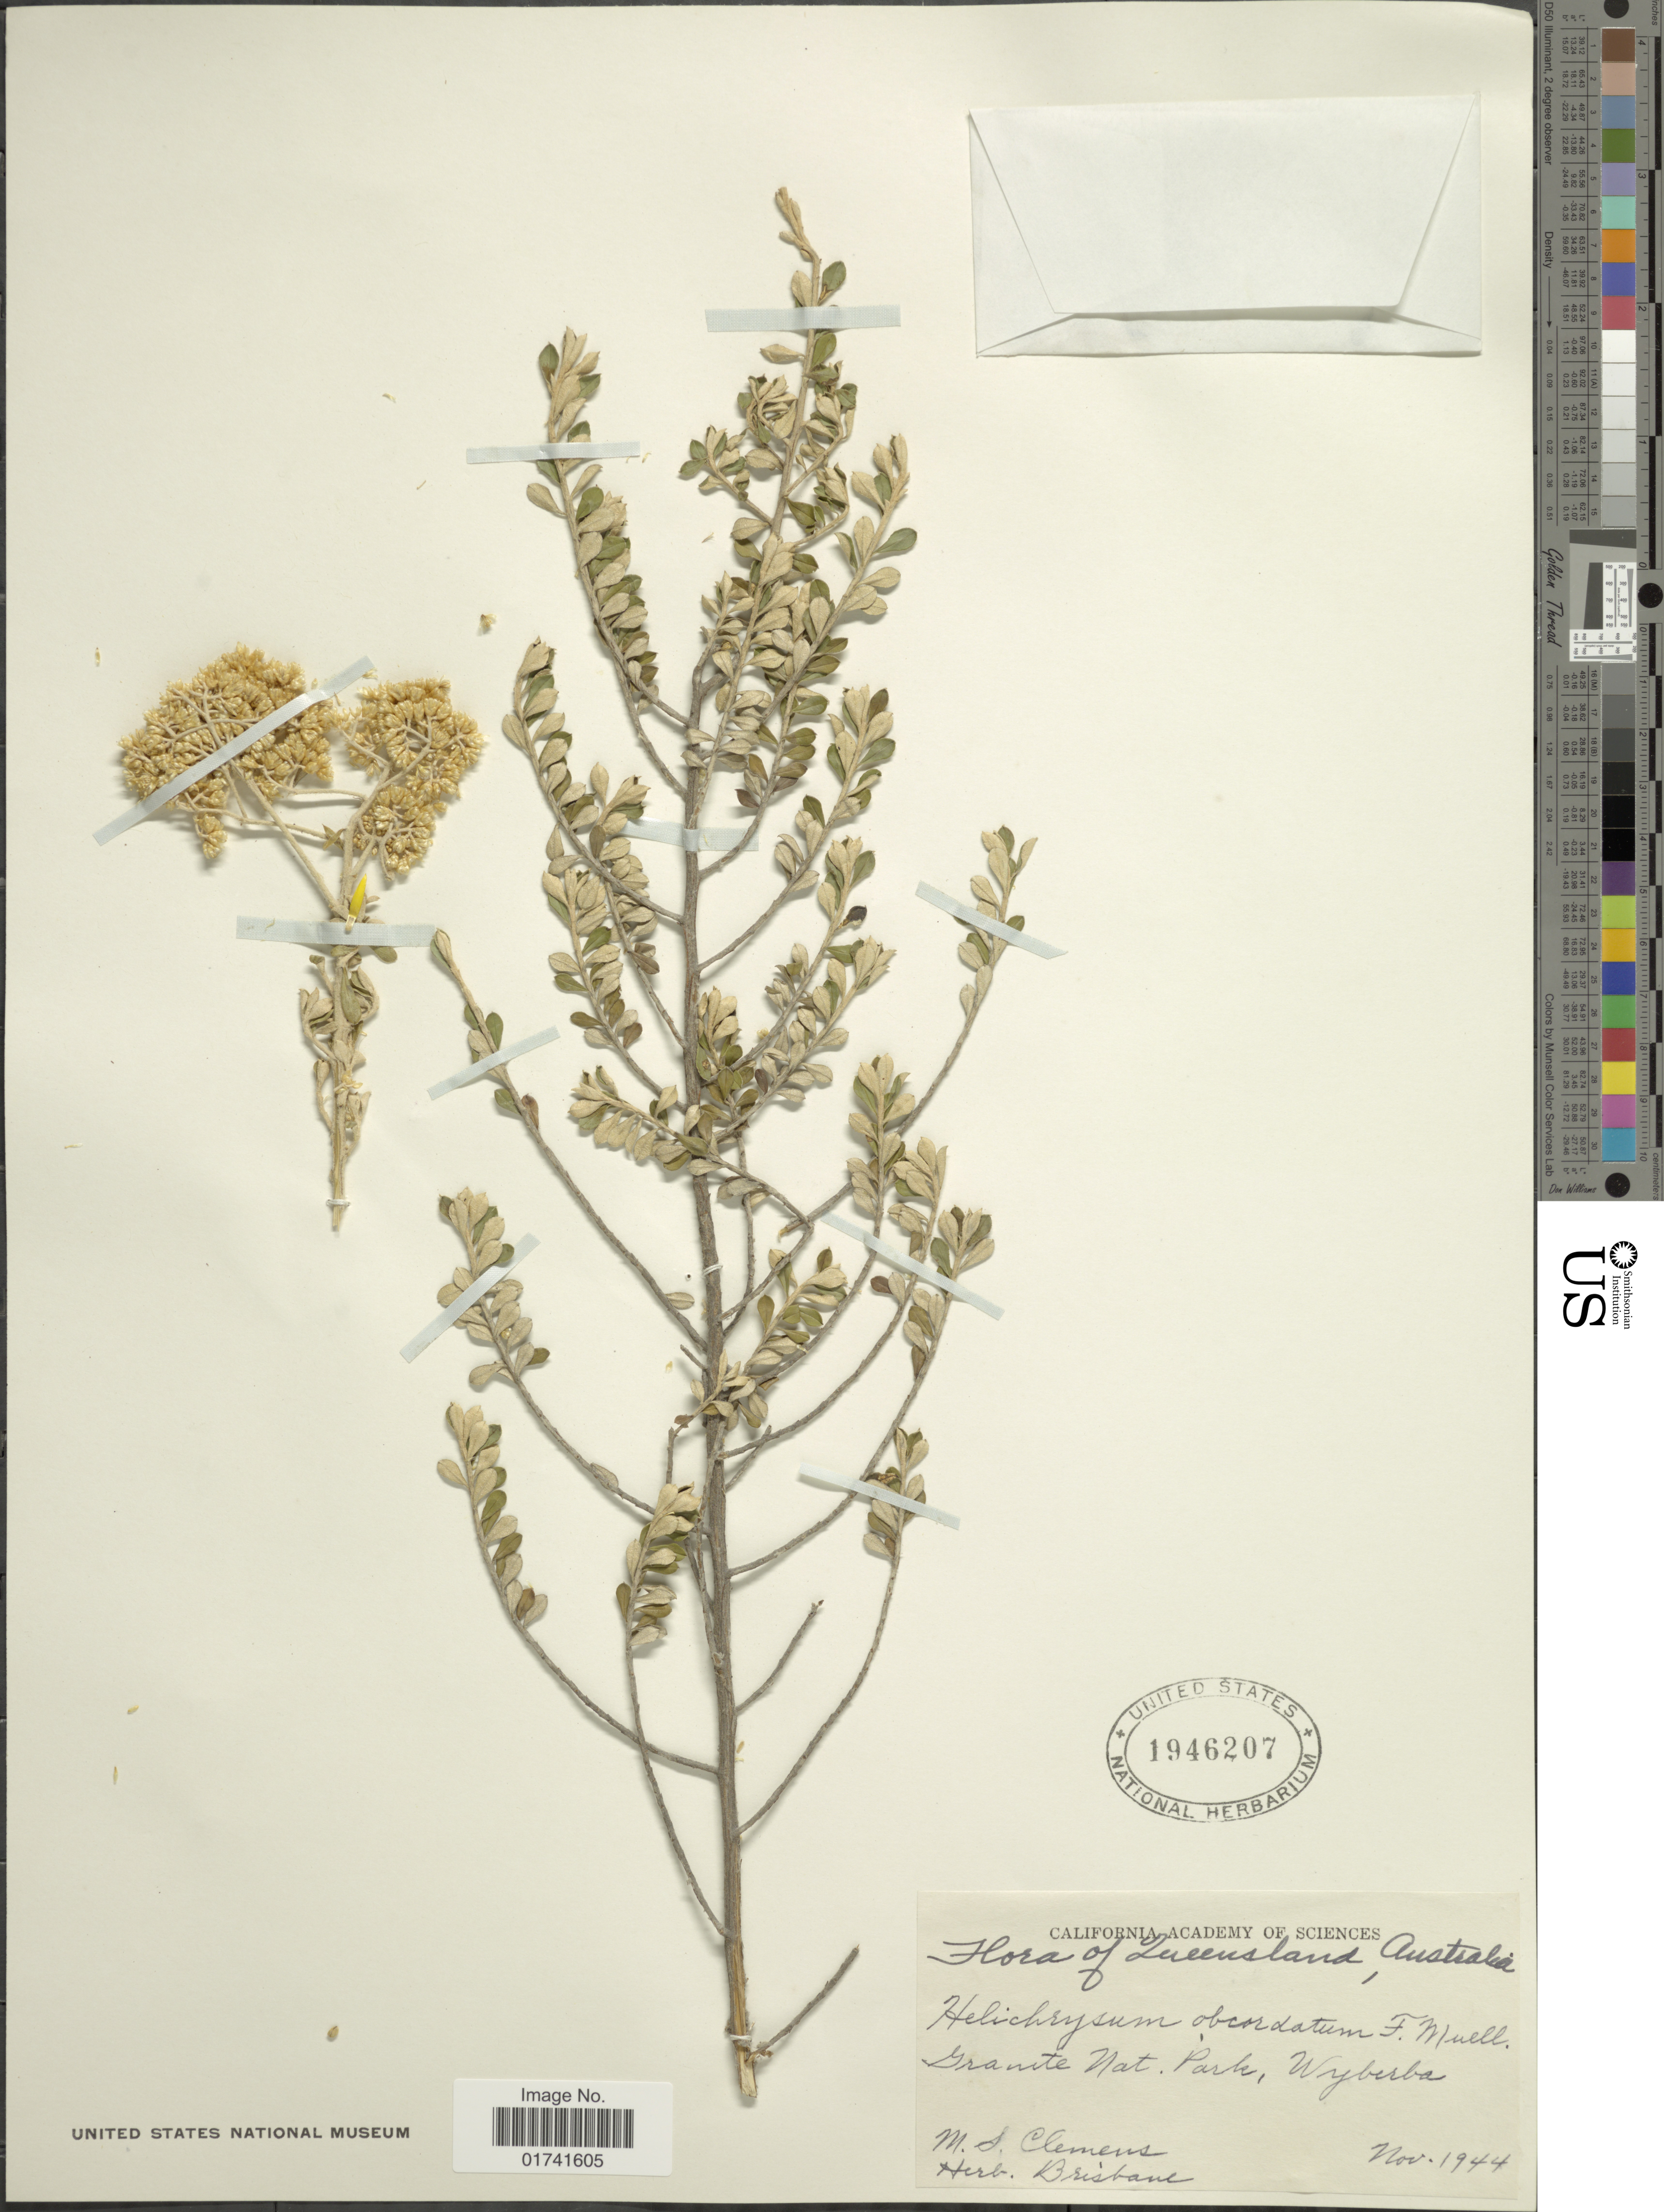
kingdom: Plantae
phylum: Tracheophyta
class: Magnoliopsida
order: Asterales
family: Asteraceae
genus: Ozothamnus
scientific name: Ozothamnus obcordatus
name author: DC.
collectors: M. S. Clemens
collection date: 1944-11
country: Australia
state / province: Queensland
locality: Granite Nat. Park, Wyberba.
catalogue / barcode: US 1946207